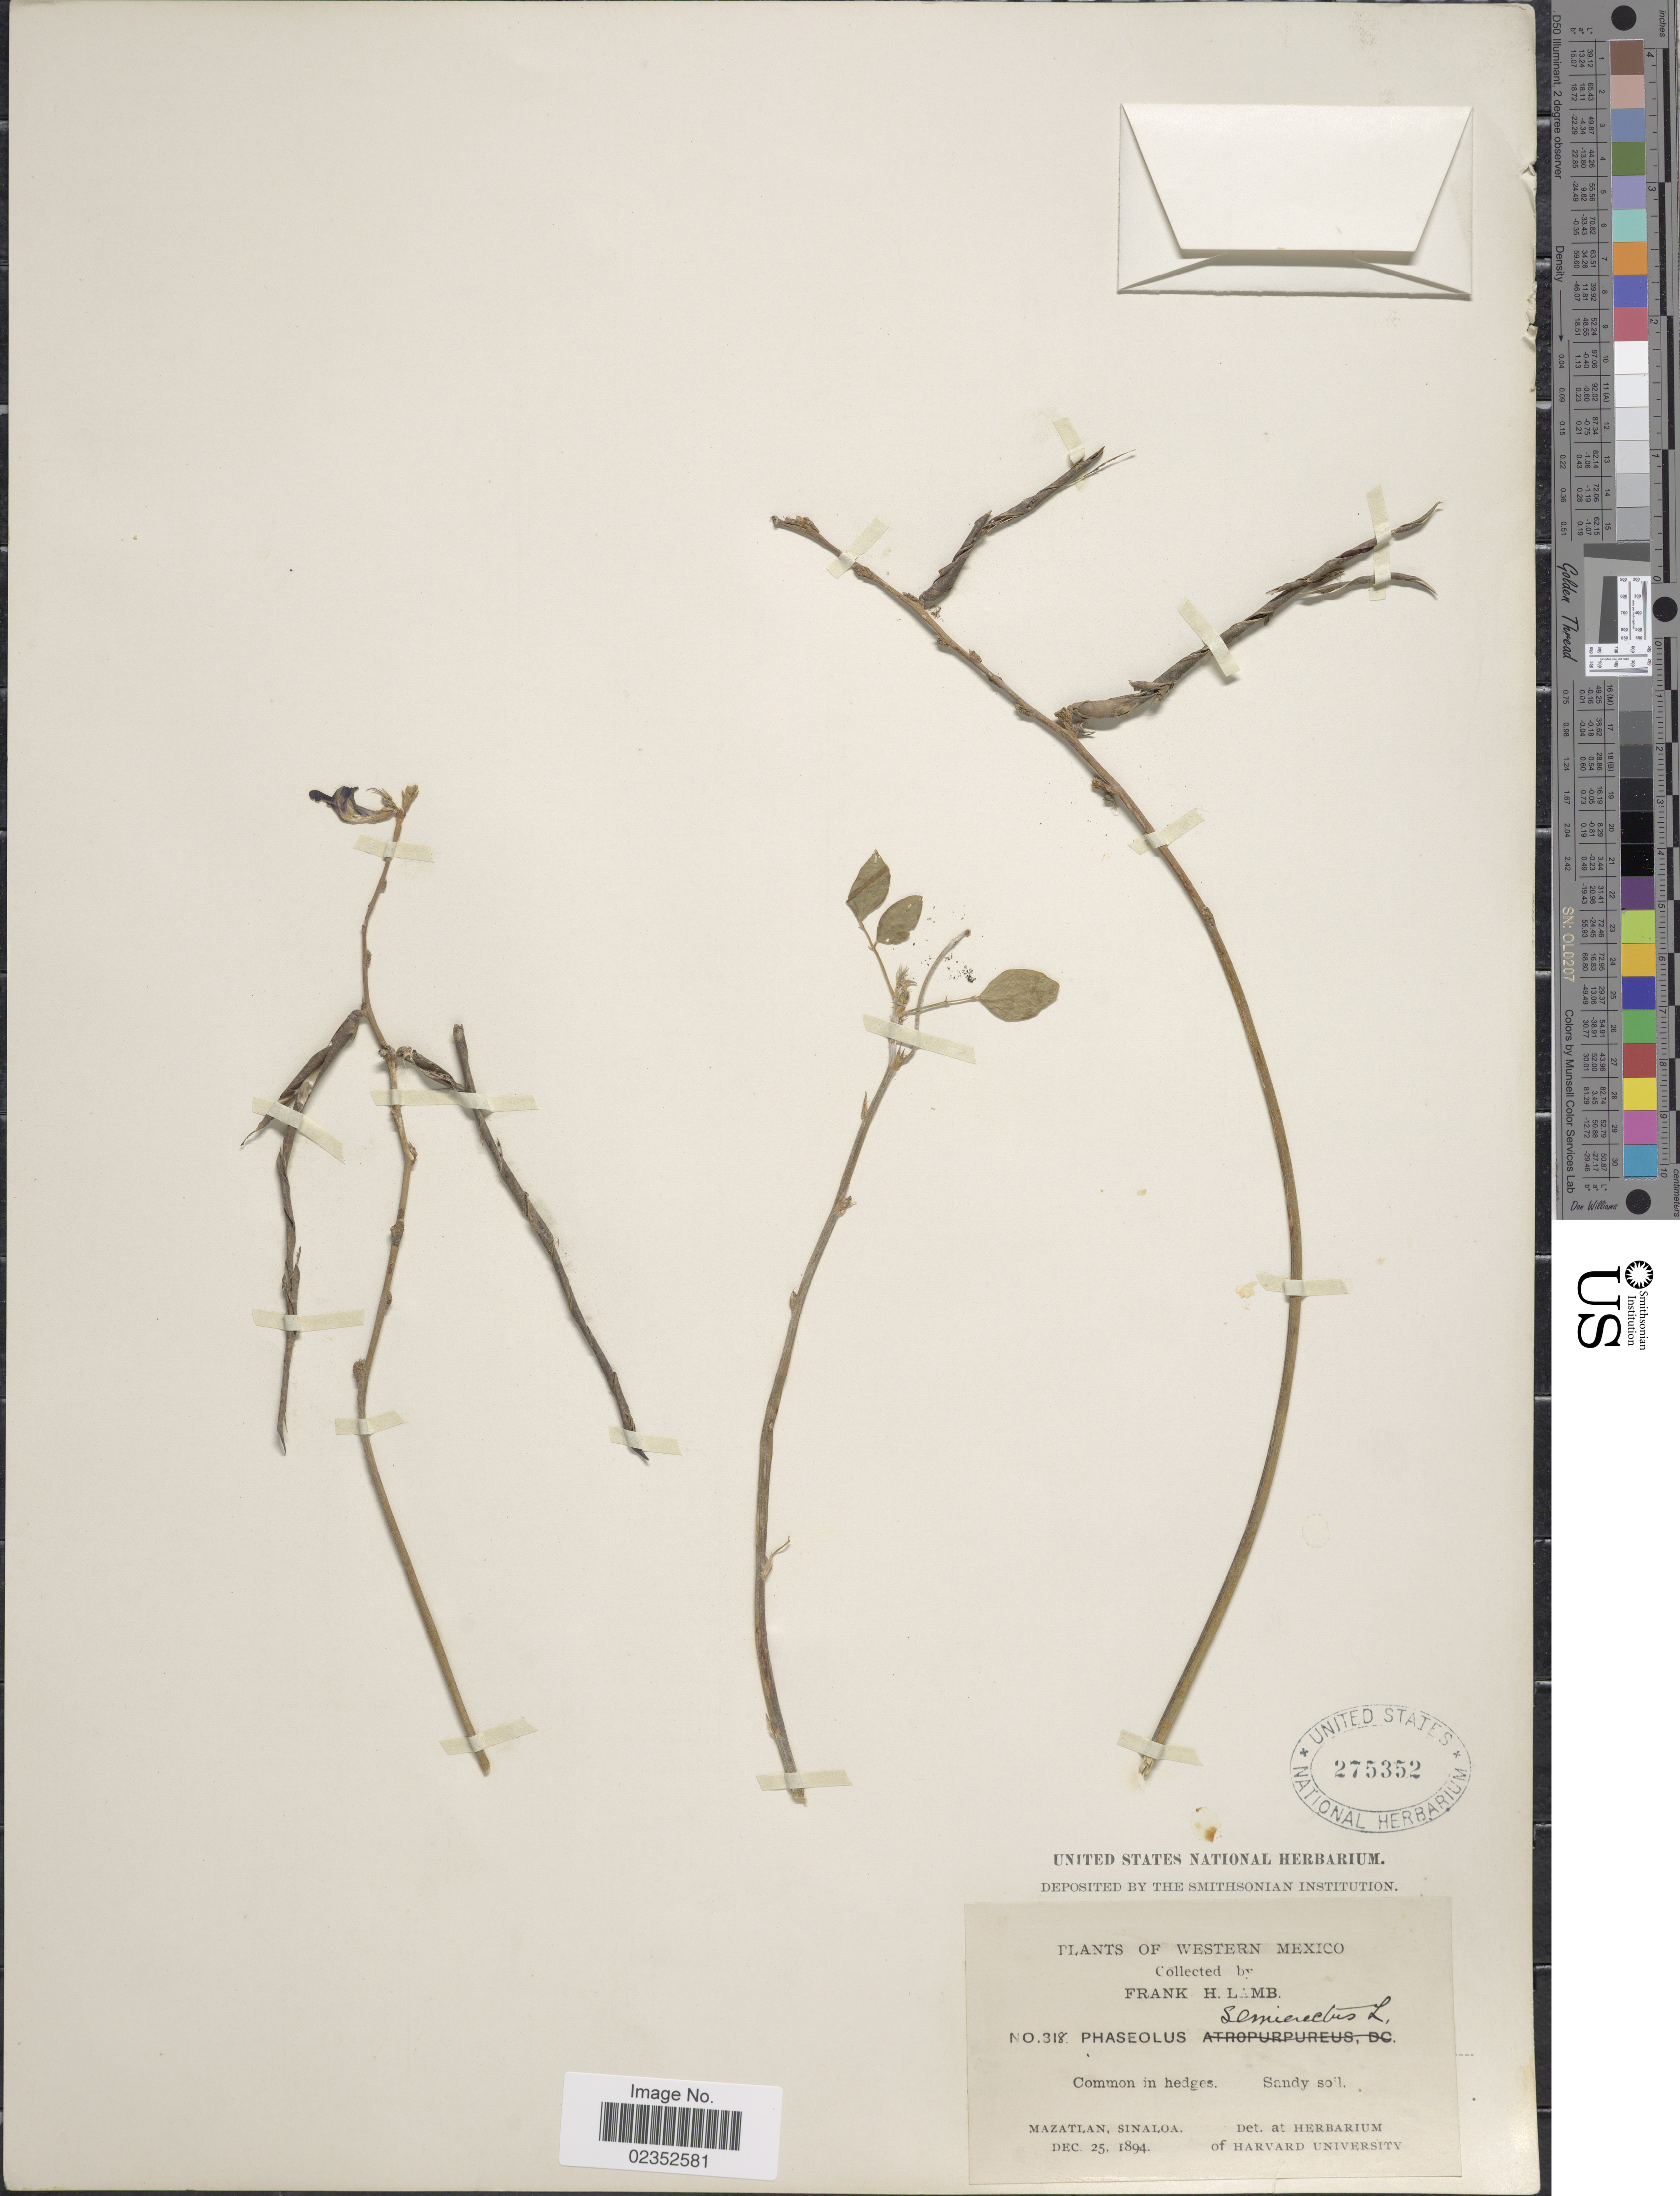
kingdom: Plantae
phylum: Tracheophyta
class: Magnoliopsida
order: Fabales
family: Fabaceae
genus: Macroptilium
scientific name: Macroptilium lathyroides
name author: (L.) Urb.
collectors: F. H. Lamb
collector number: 318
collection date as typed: Dec 25 1894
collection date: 1894-12-25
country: Mexico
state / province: Sinaloa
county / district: Mazatlán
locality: Mazatlán.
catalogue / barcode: US 275352